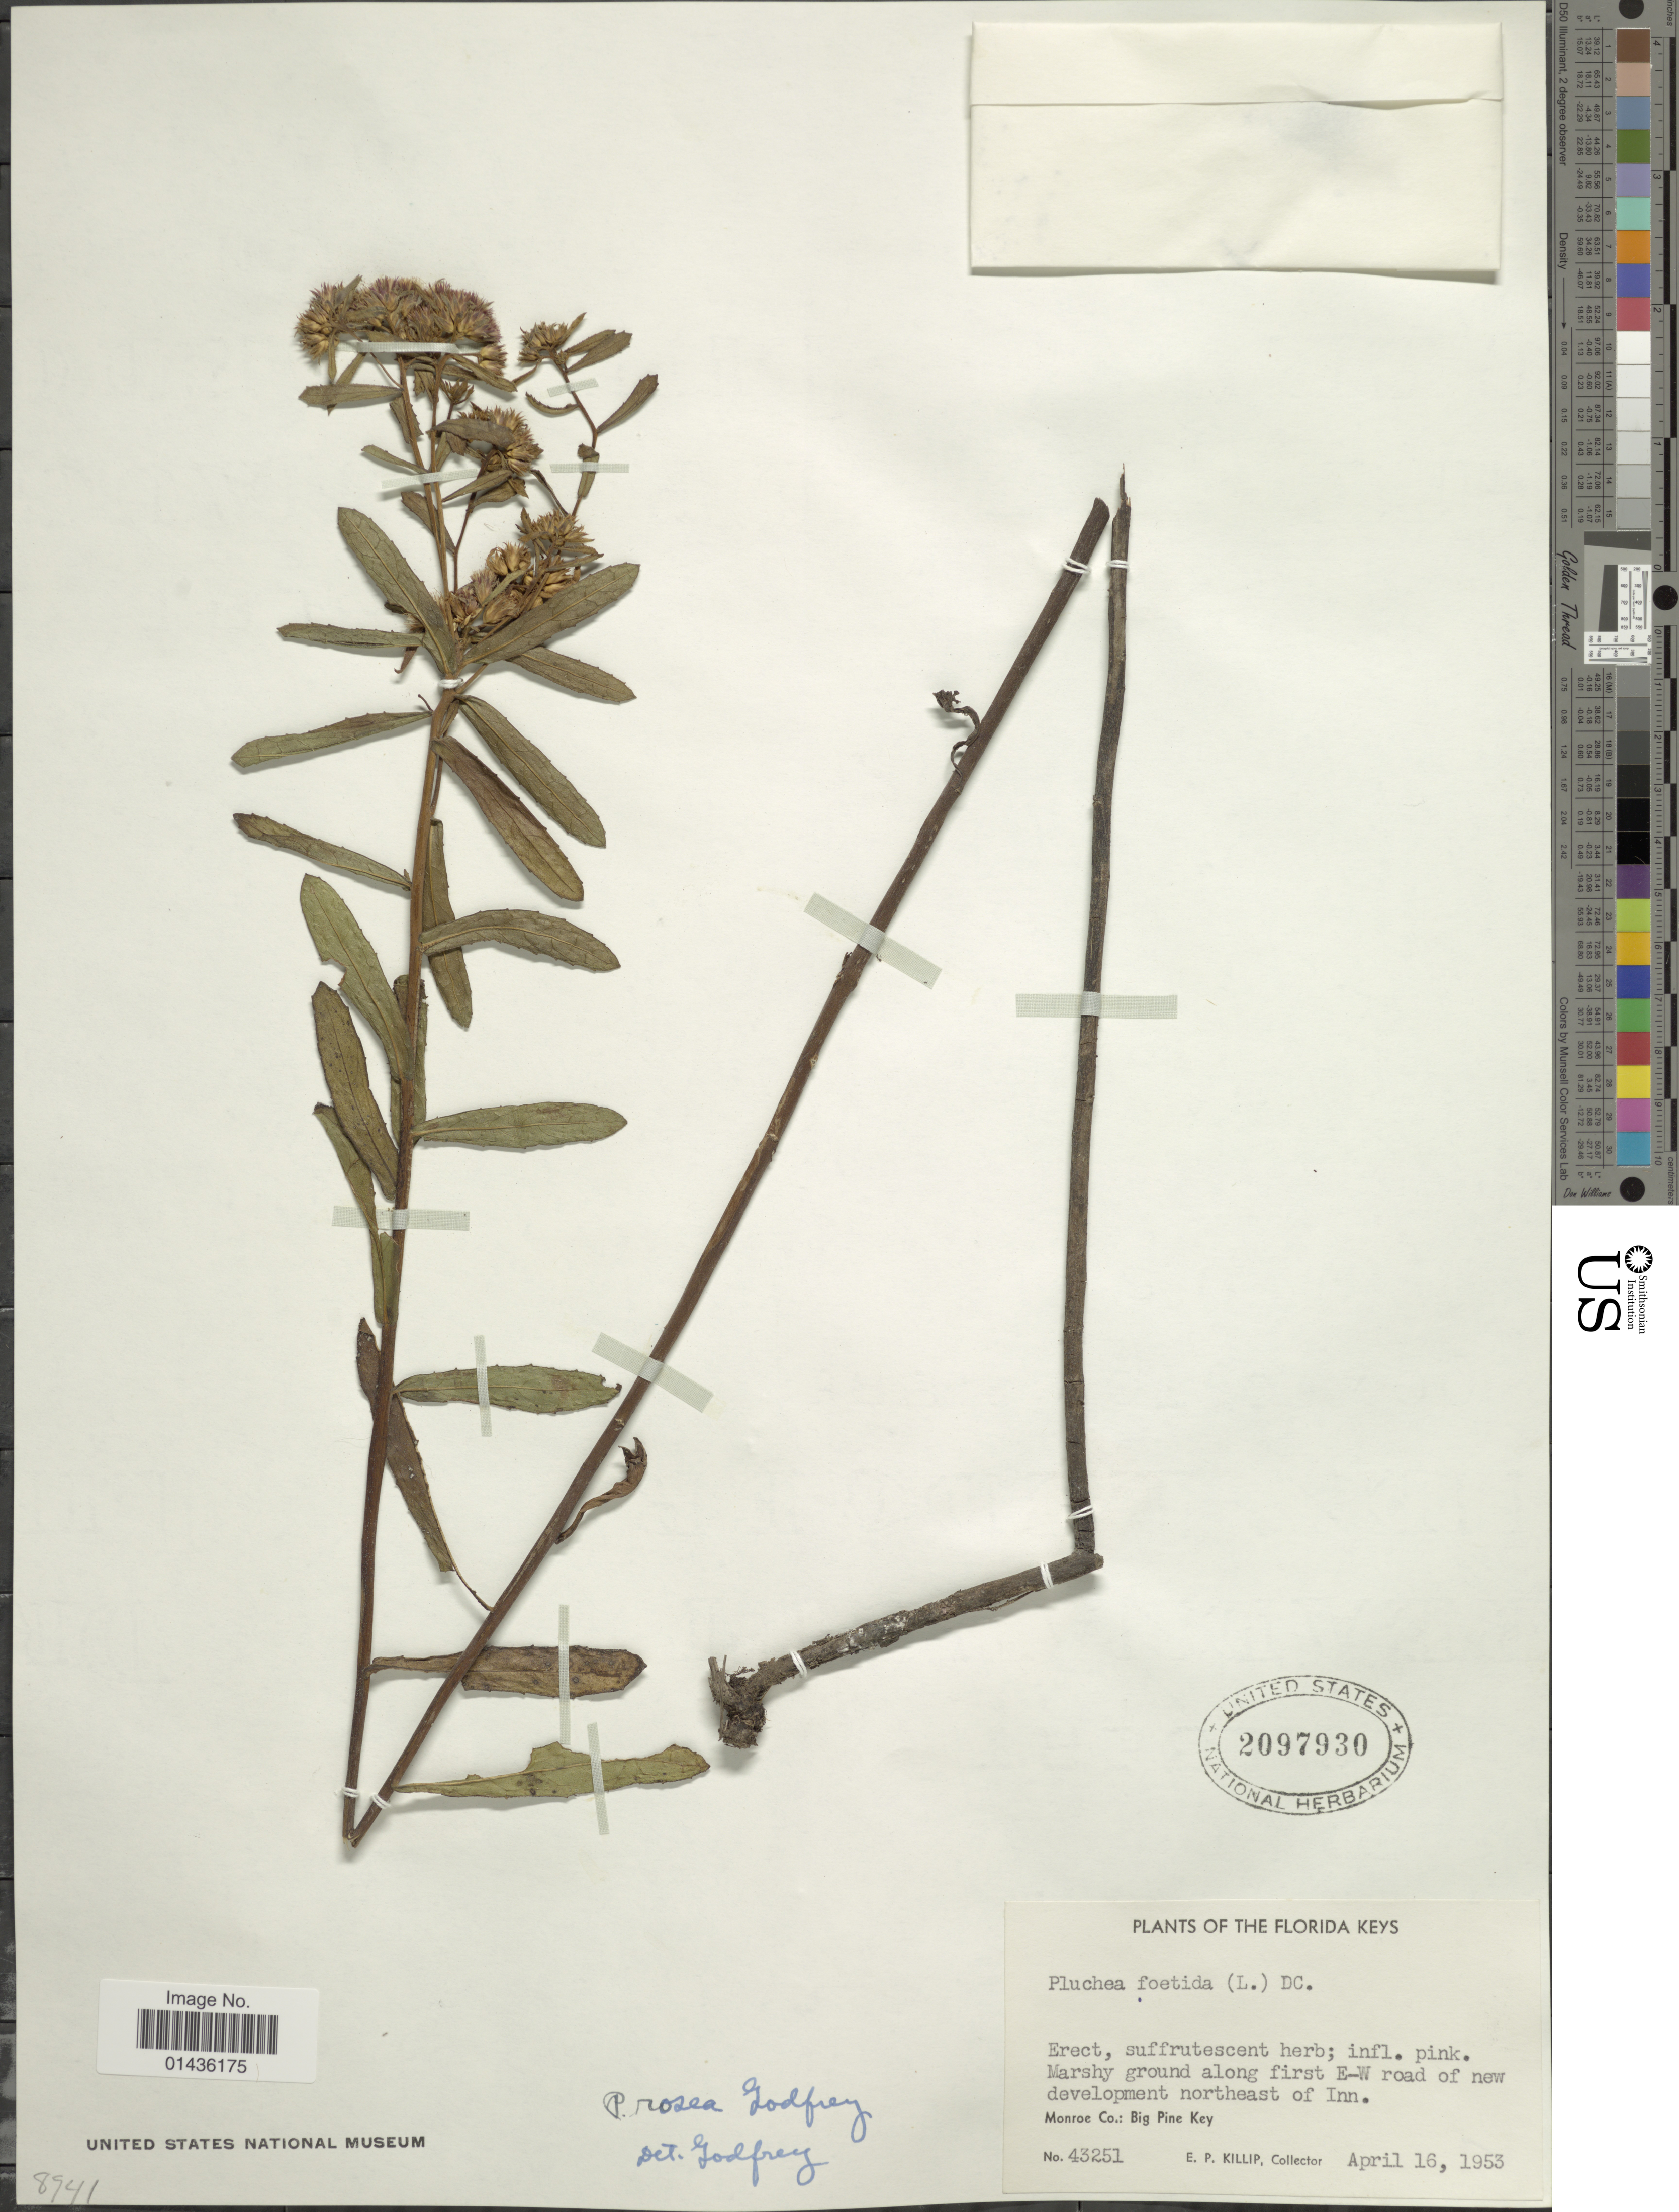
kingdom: Plantae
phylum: Tracheophyta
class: Magnoliopsida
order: Asterales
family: Asteraceae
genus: Pluchea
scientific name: Pluchea foetida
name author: (L.) DC.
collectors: E. P. Killip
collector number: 43251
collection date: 1953-04-16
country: United States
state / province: Florida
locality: Florida Keys, along first E-W road of new development northeast of Inn, Monroe Co., Big Pine Key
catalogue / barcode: US 2097930